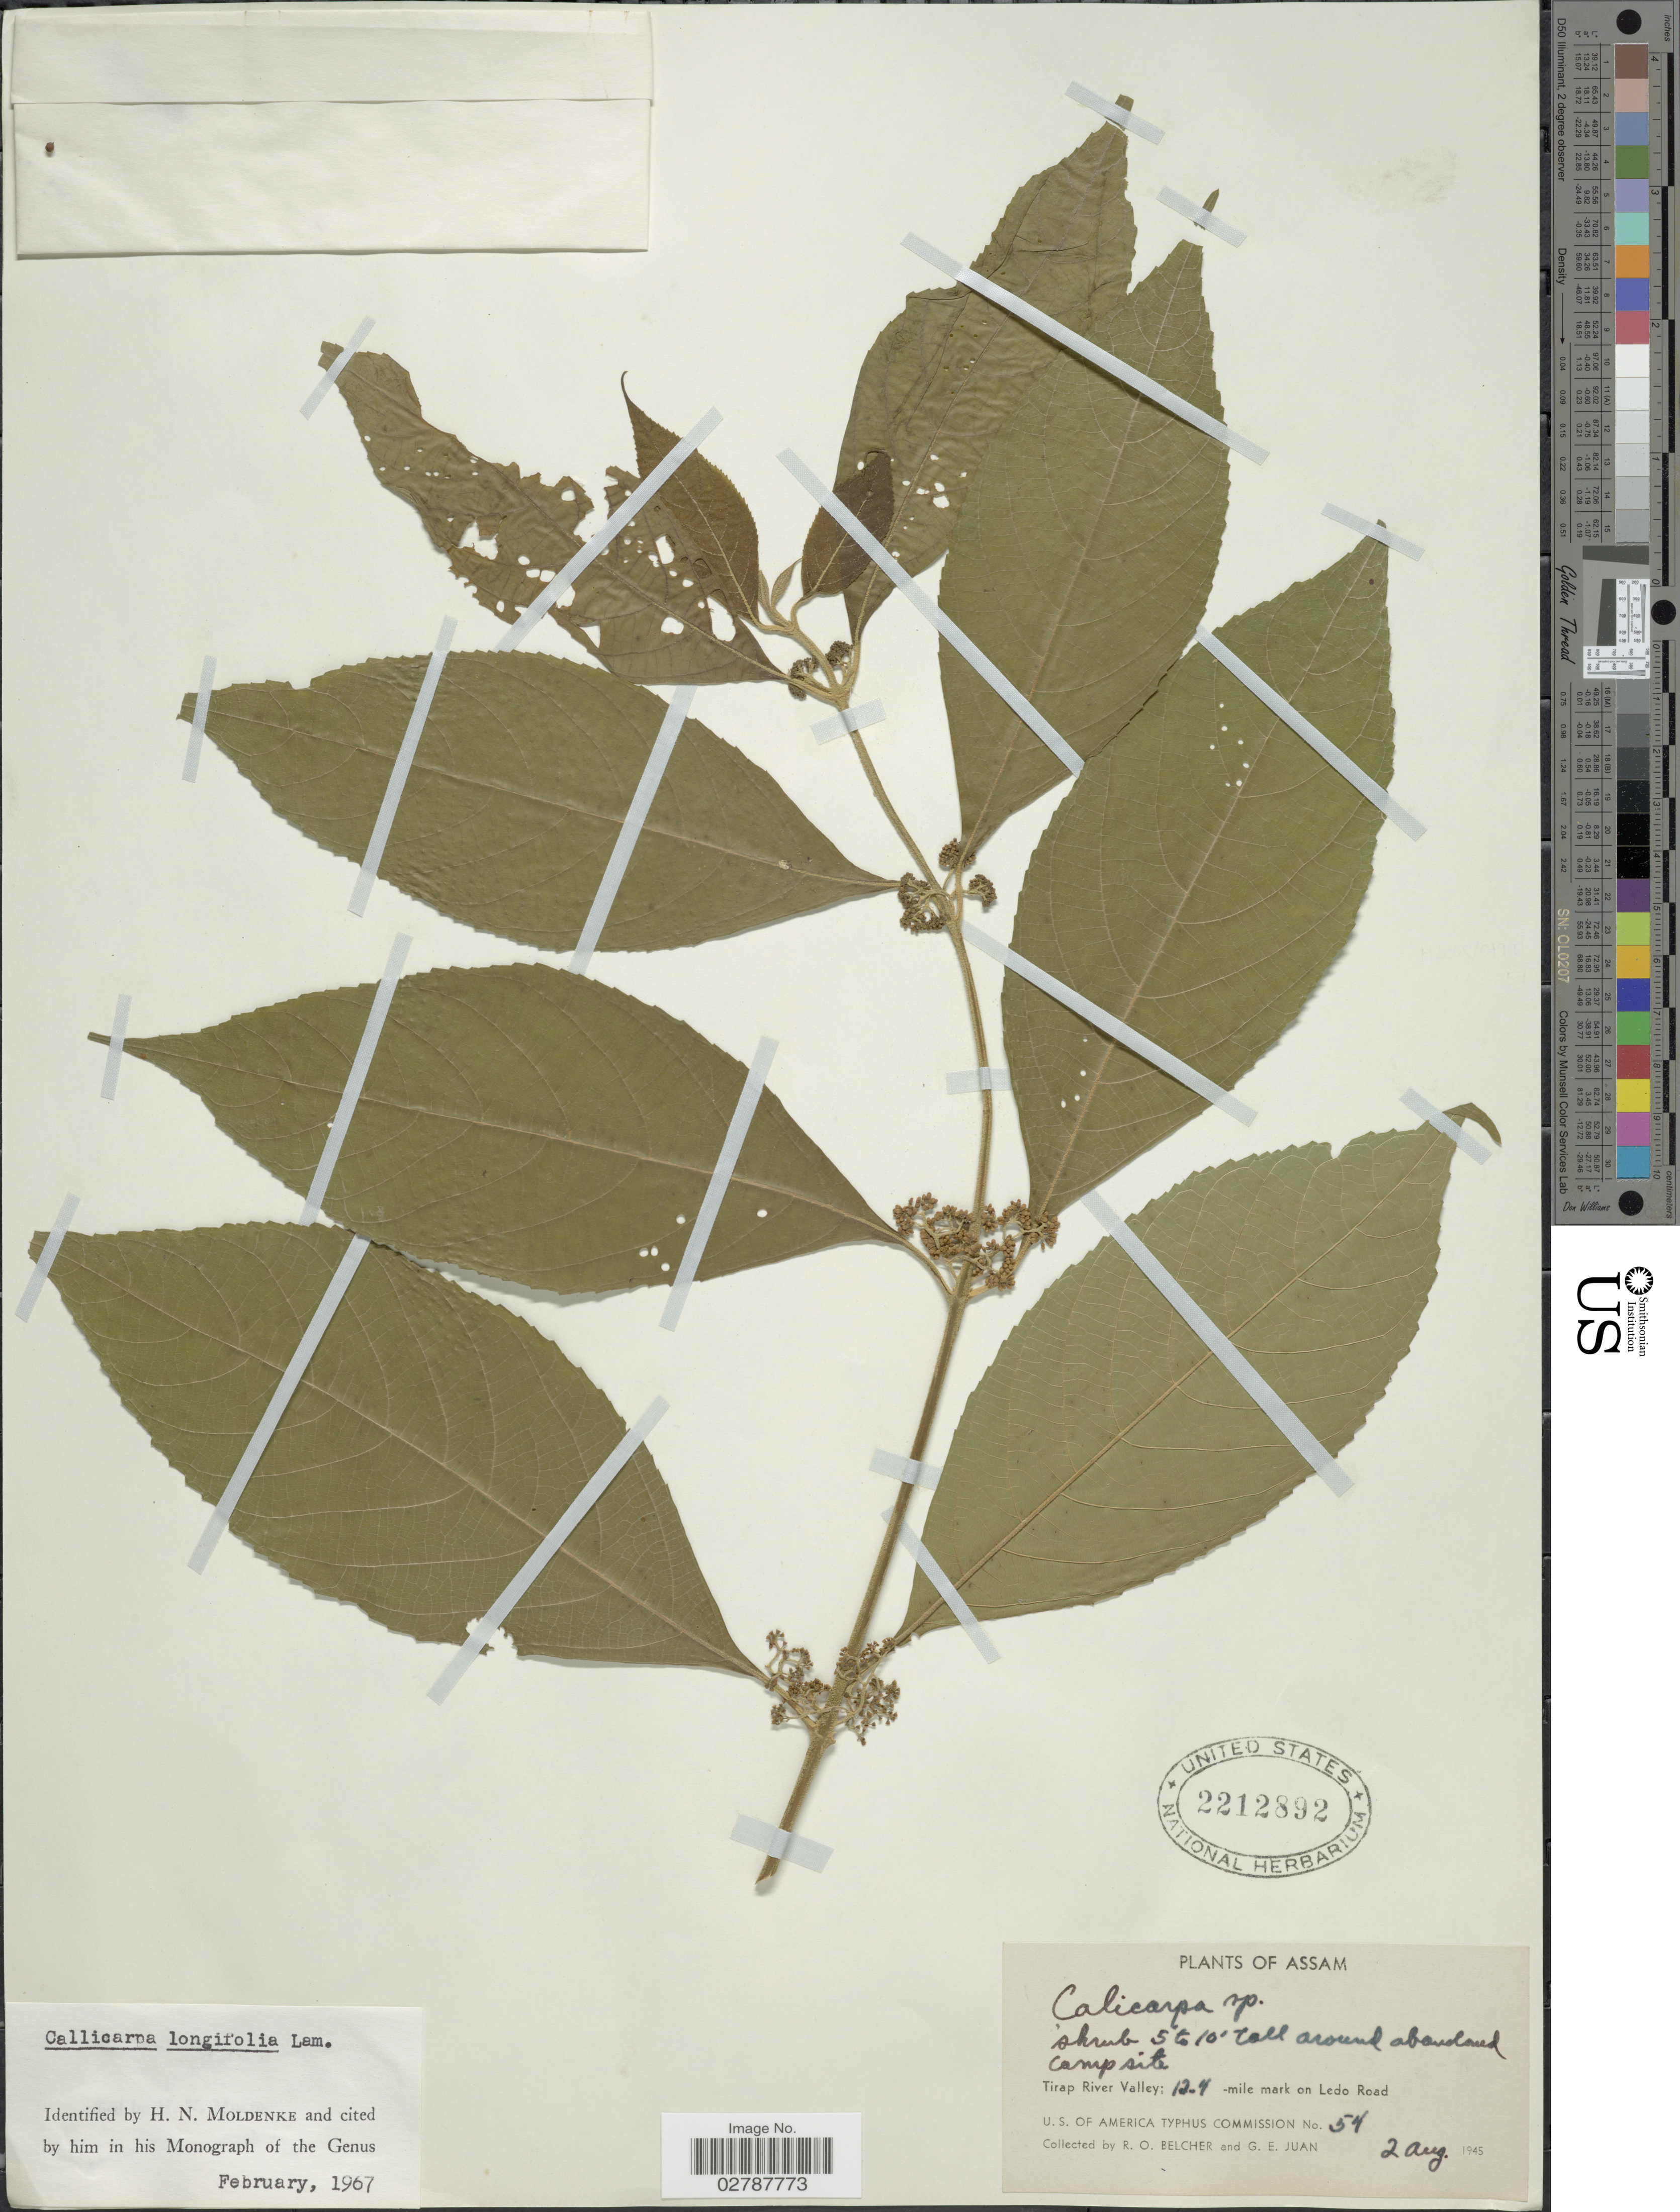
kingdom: Plantae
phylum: Tracheophyta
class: Magnoliopsida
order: Lamiales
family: Lamiaceae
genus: Callicarpa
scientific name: Callicarpa longifolia f. longifolia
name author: Lam.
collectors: R. Belcher & G. Juan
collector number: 54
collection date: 1945-08-02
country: India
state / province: Assam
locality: Tirap River Valley; 12-4 mile mark on Ledo Road.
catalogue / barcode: US 2212892